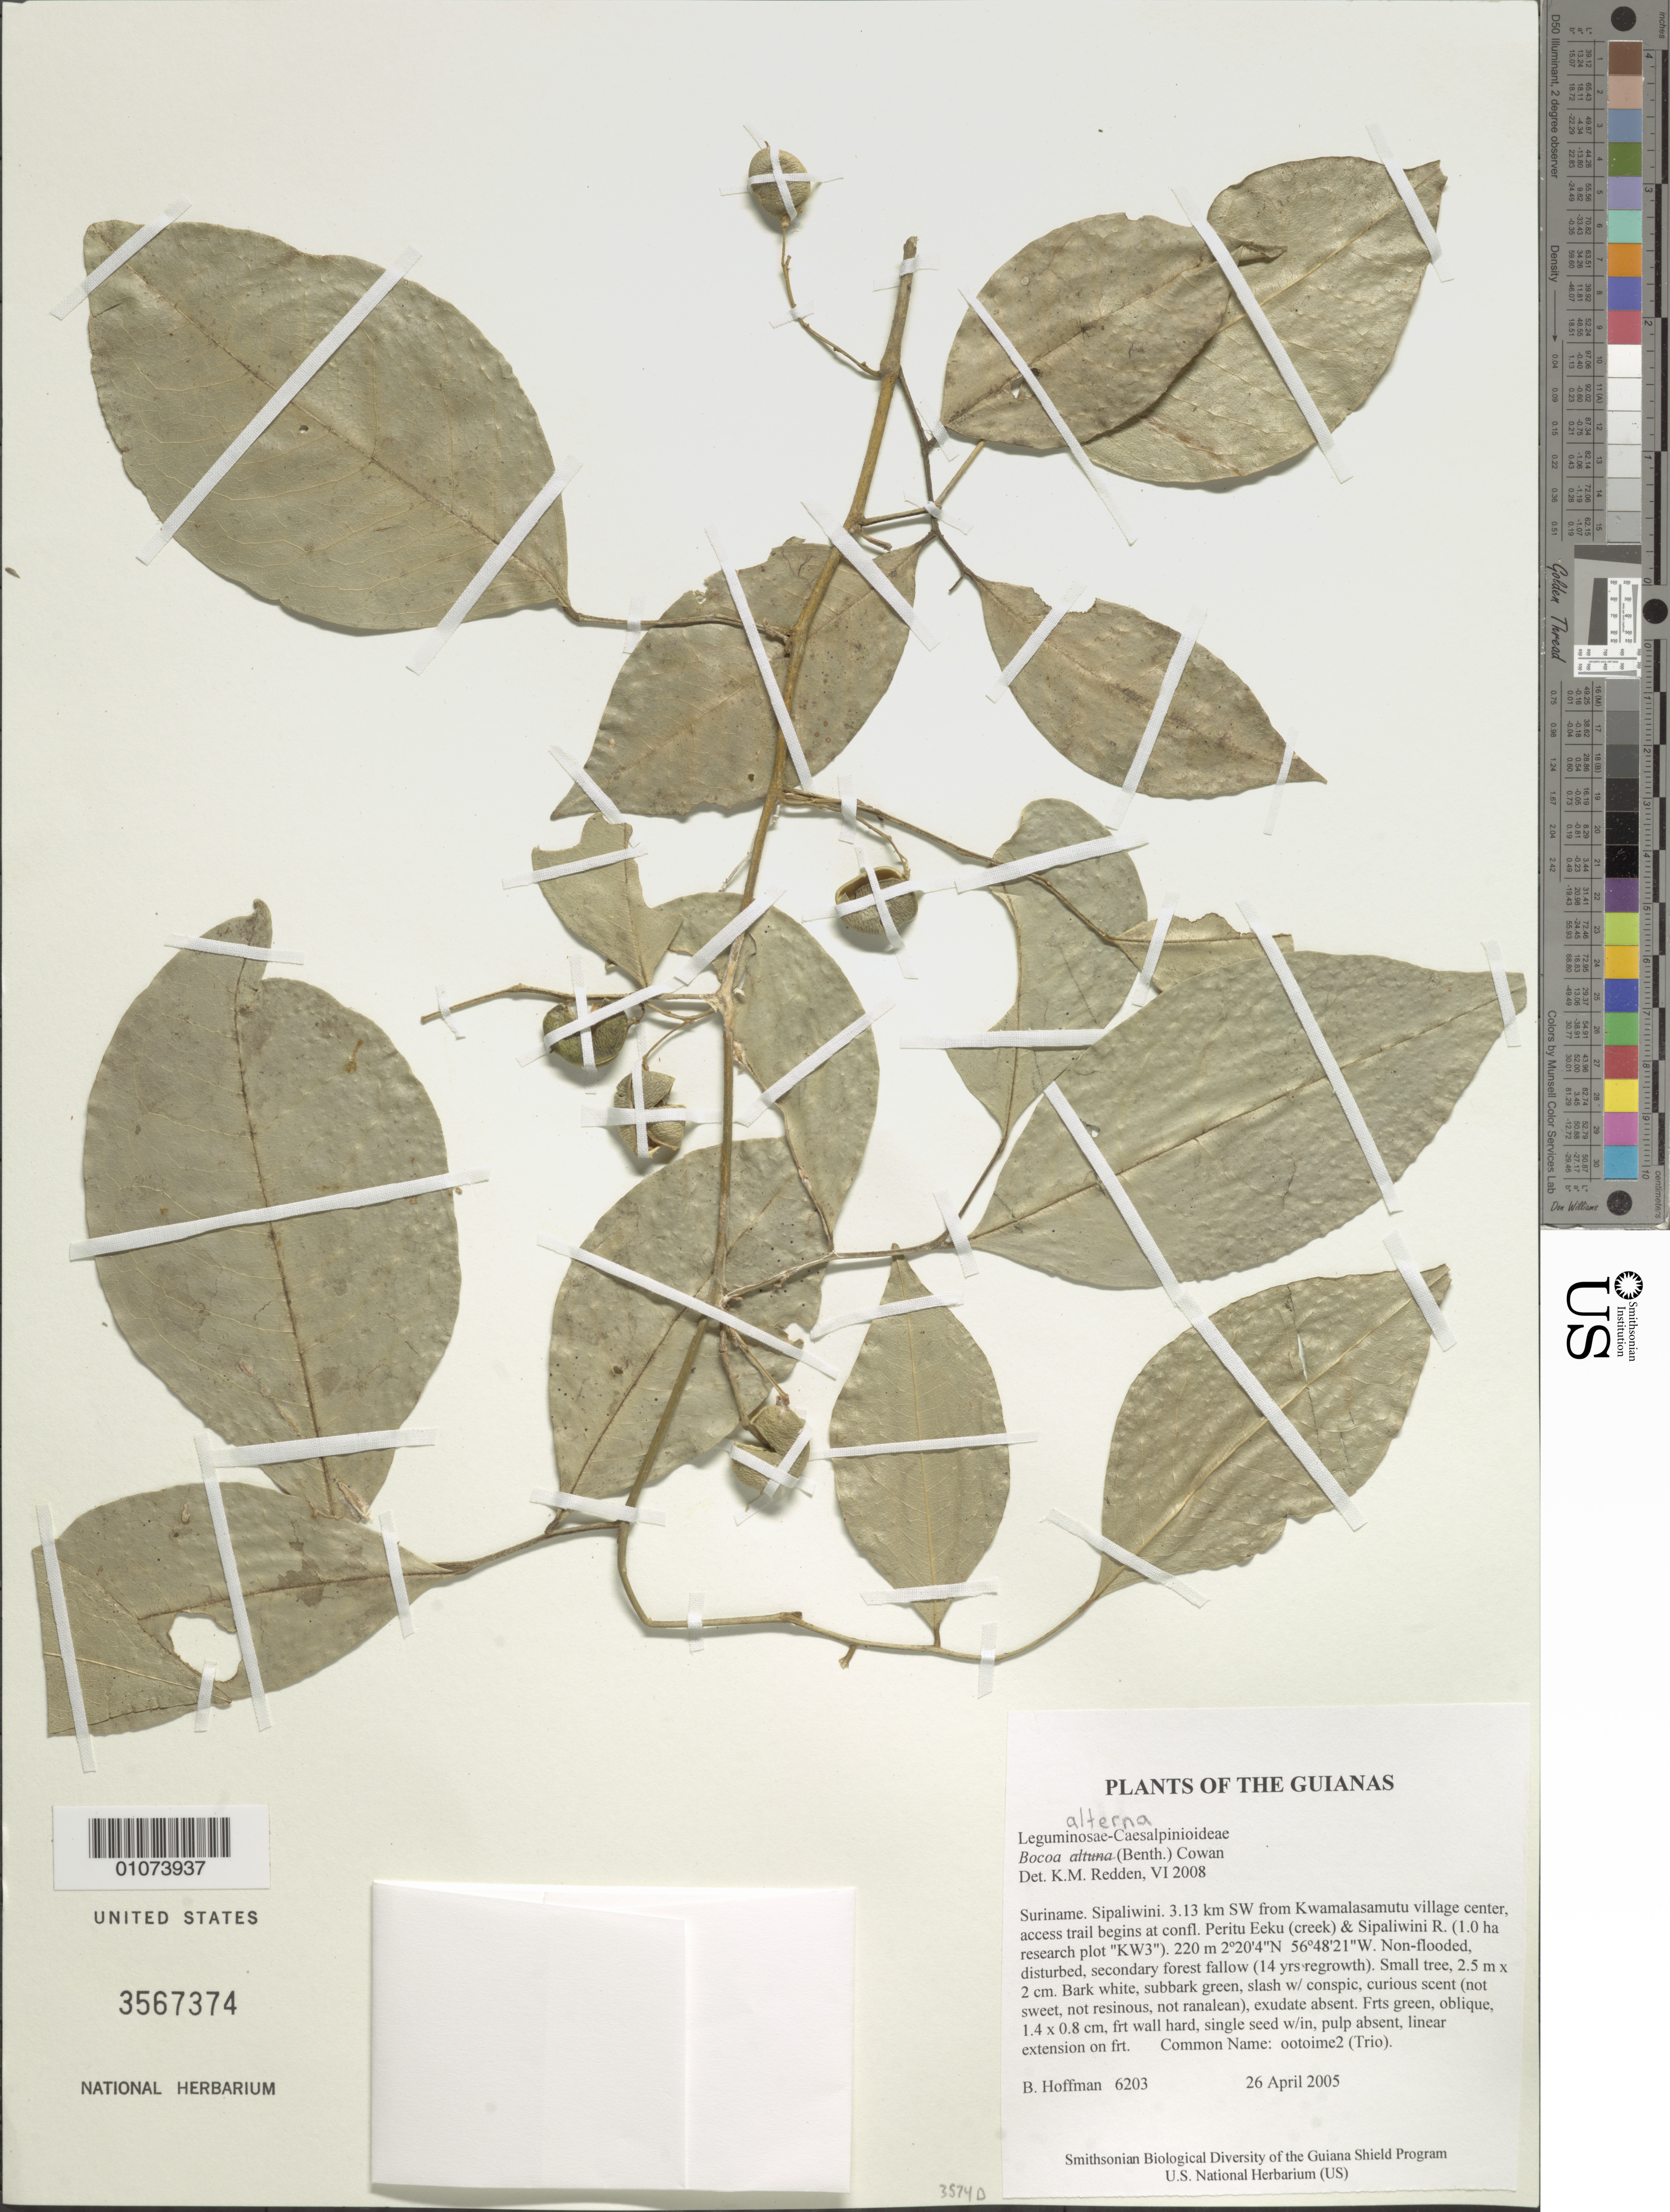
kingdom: Plantae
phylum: Tracheophyta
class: Magnoliopsida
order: Fabales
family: Fabaceae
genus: Bocoa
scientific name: Bocoa alterna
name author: (Benth.) R.S. Cowan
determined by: Redden, K. M.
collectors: B. Hoffman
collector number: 6203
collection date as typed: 26 April 2005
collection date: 2005-04-26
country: Suriname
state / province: Sipaliwini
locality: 3.13 km SW from Kwamalasamutu village center, access trail begins at confl. Peritu Eeku (creek) & Sipaliwini R. (1.0 ha research plot "KW3")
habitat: Non-flooded, disturbed, secondary forest fallow (14 yrs regrowth)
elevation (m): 220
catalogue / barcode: US 3567374